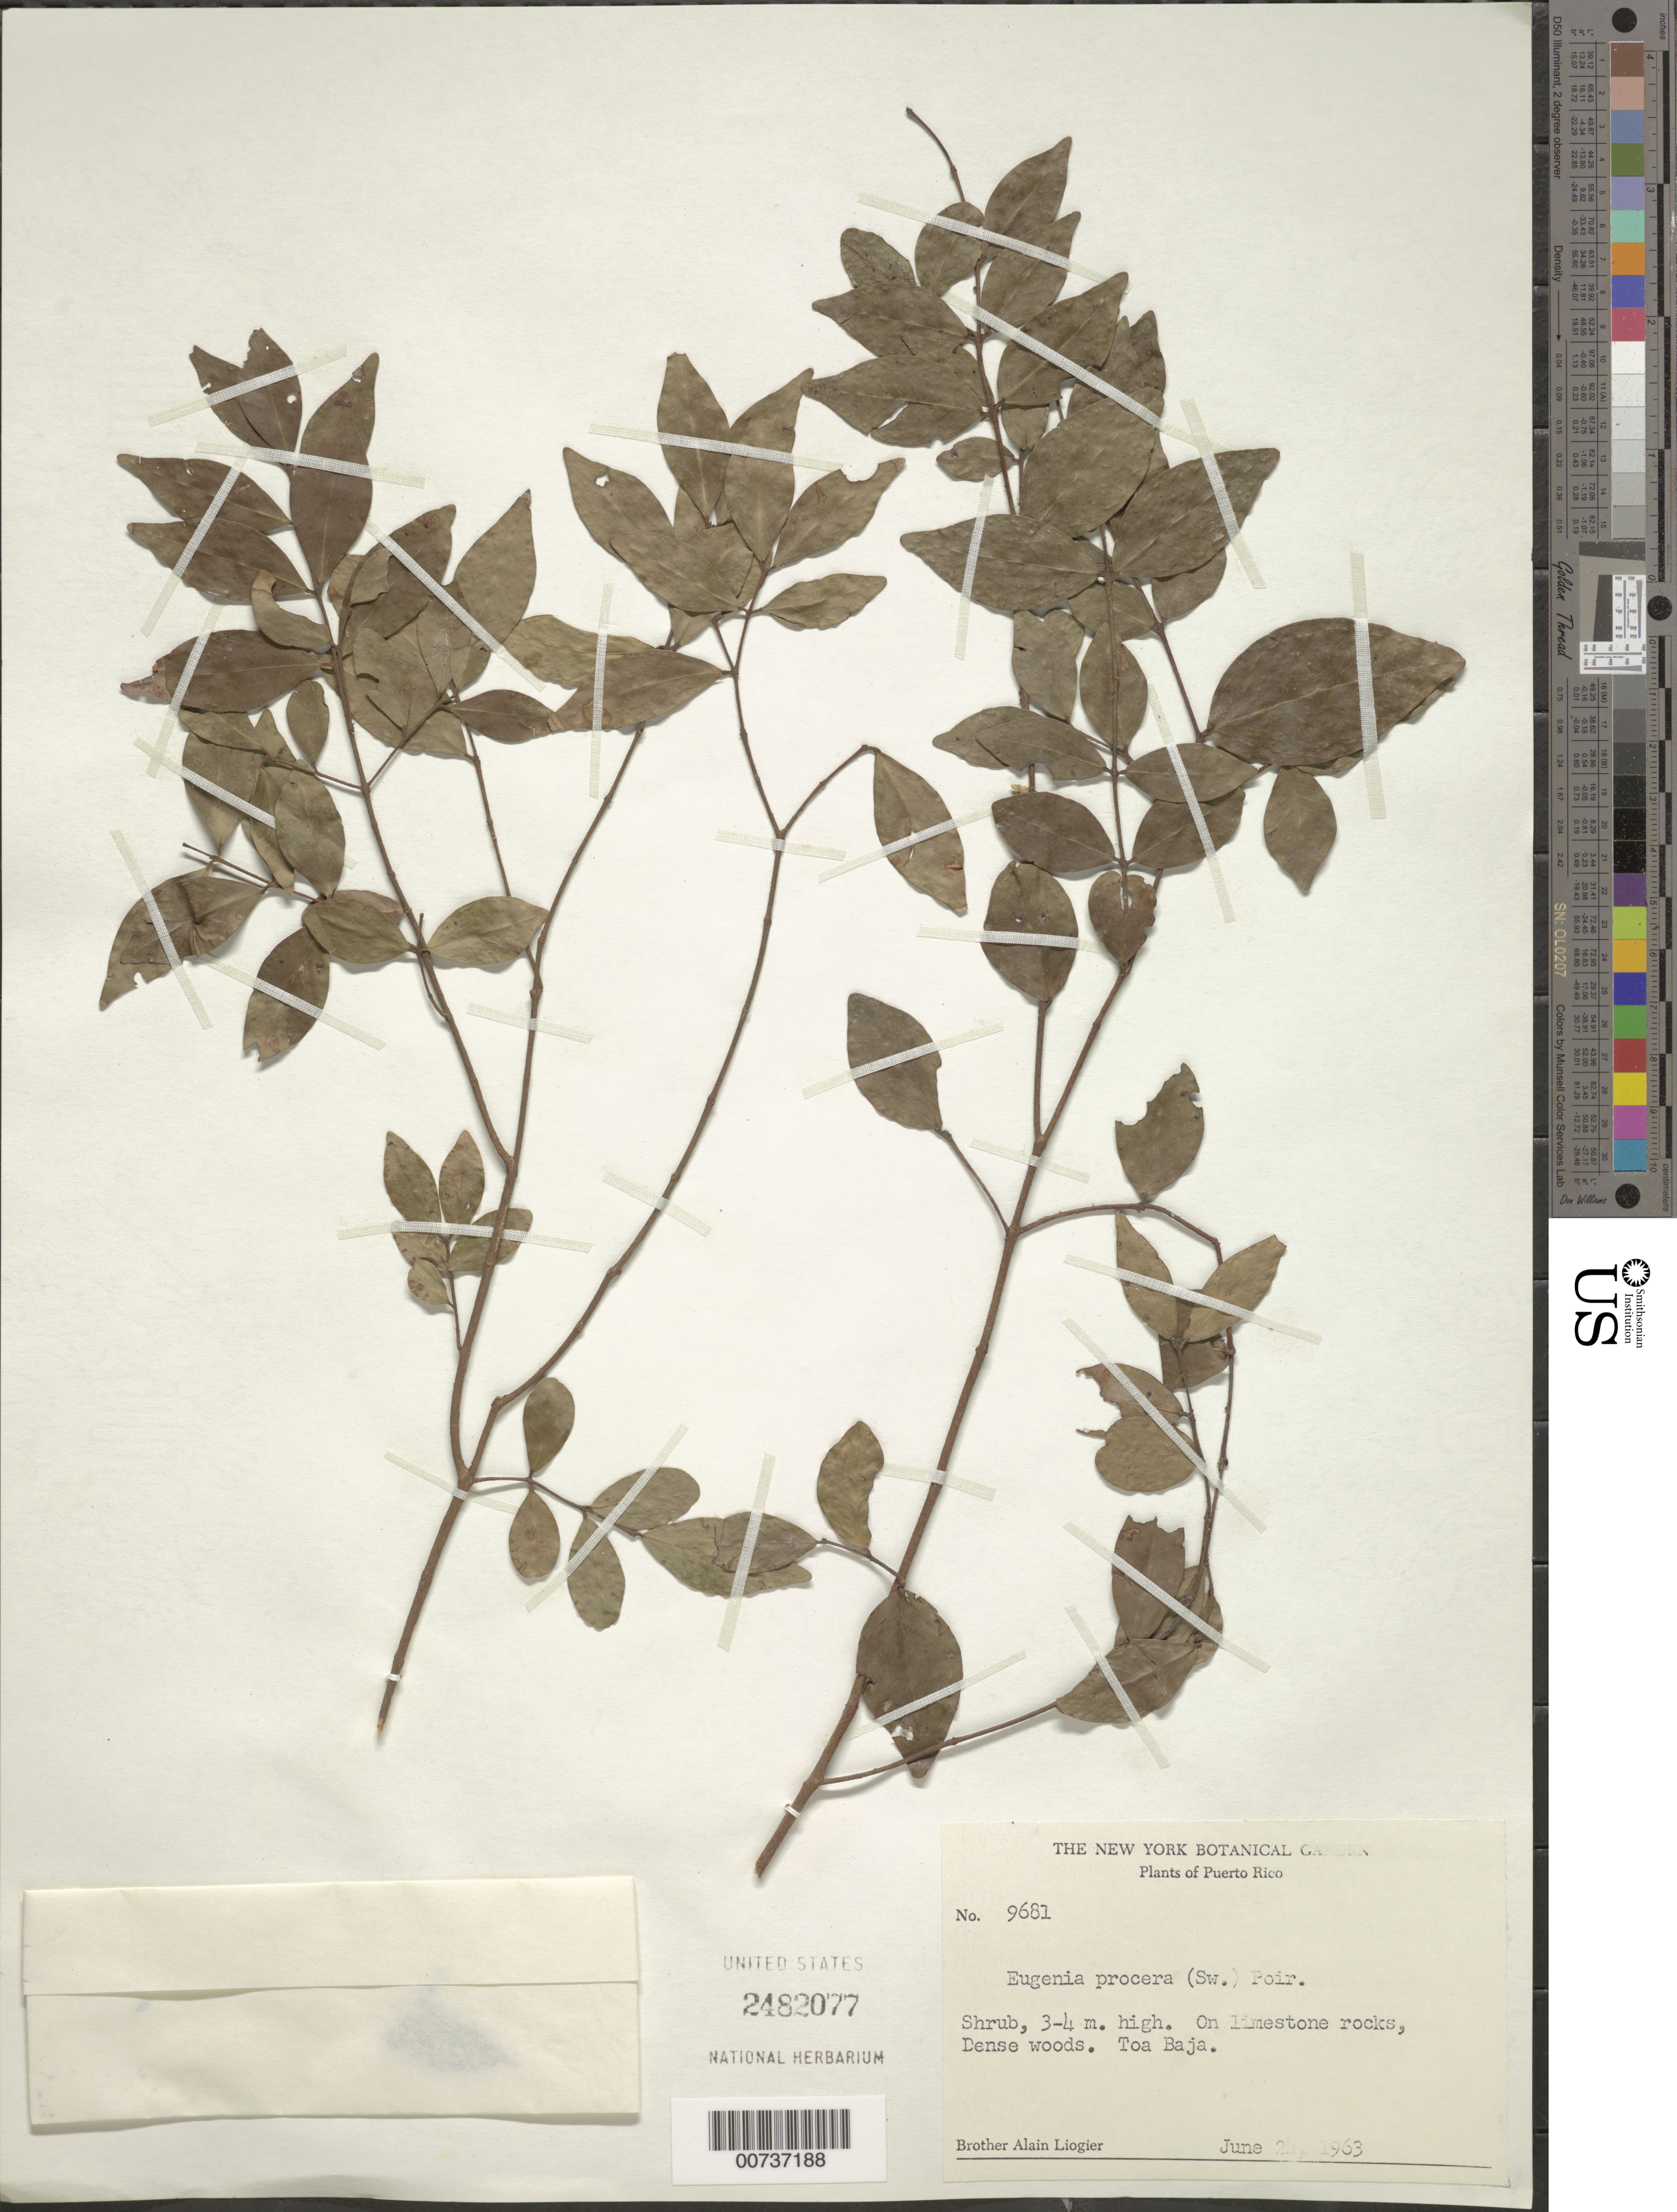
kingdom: Plantae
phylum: Tracheophyta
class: Magnoliopsida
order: Myrtales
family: Myrtaceae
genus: Eugenia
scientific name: Eugenia procera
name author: (Sw.) Poir.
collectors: A. H. Liogier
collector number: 9681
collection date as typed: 24 Jun 1963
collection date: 1963-06-24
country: Puerto Rico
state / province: Toa Baja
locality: Toa Baja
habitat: On limestone rocks, dense woods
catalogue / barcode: US 2482077